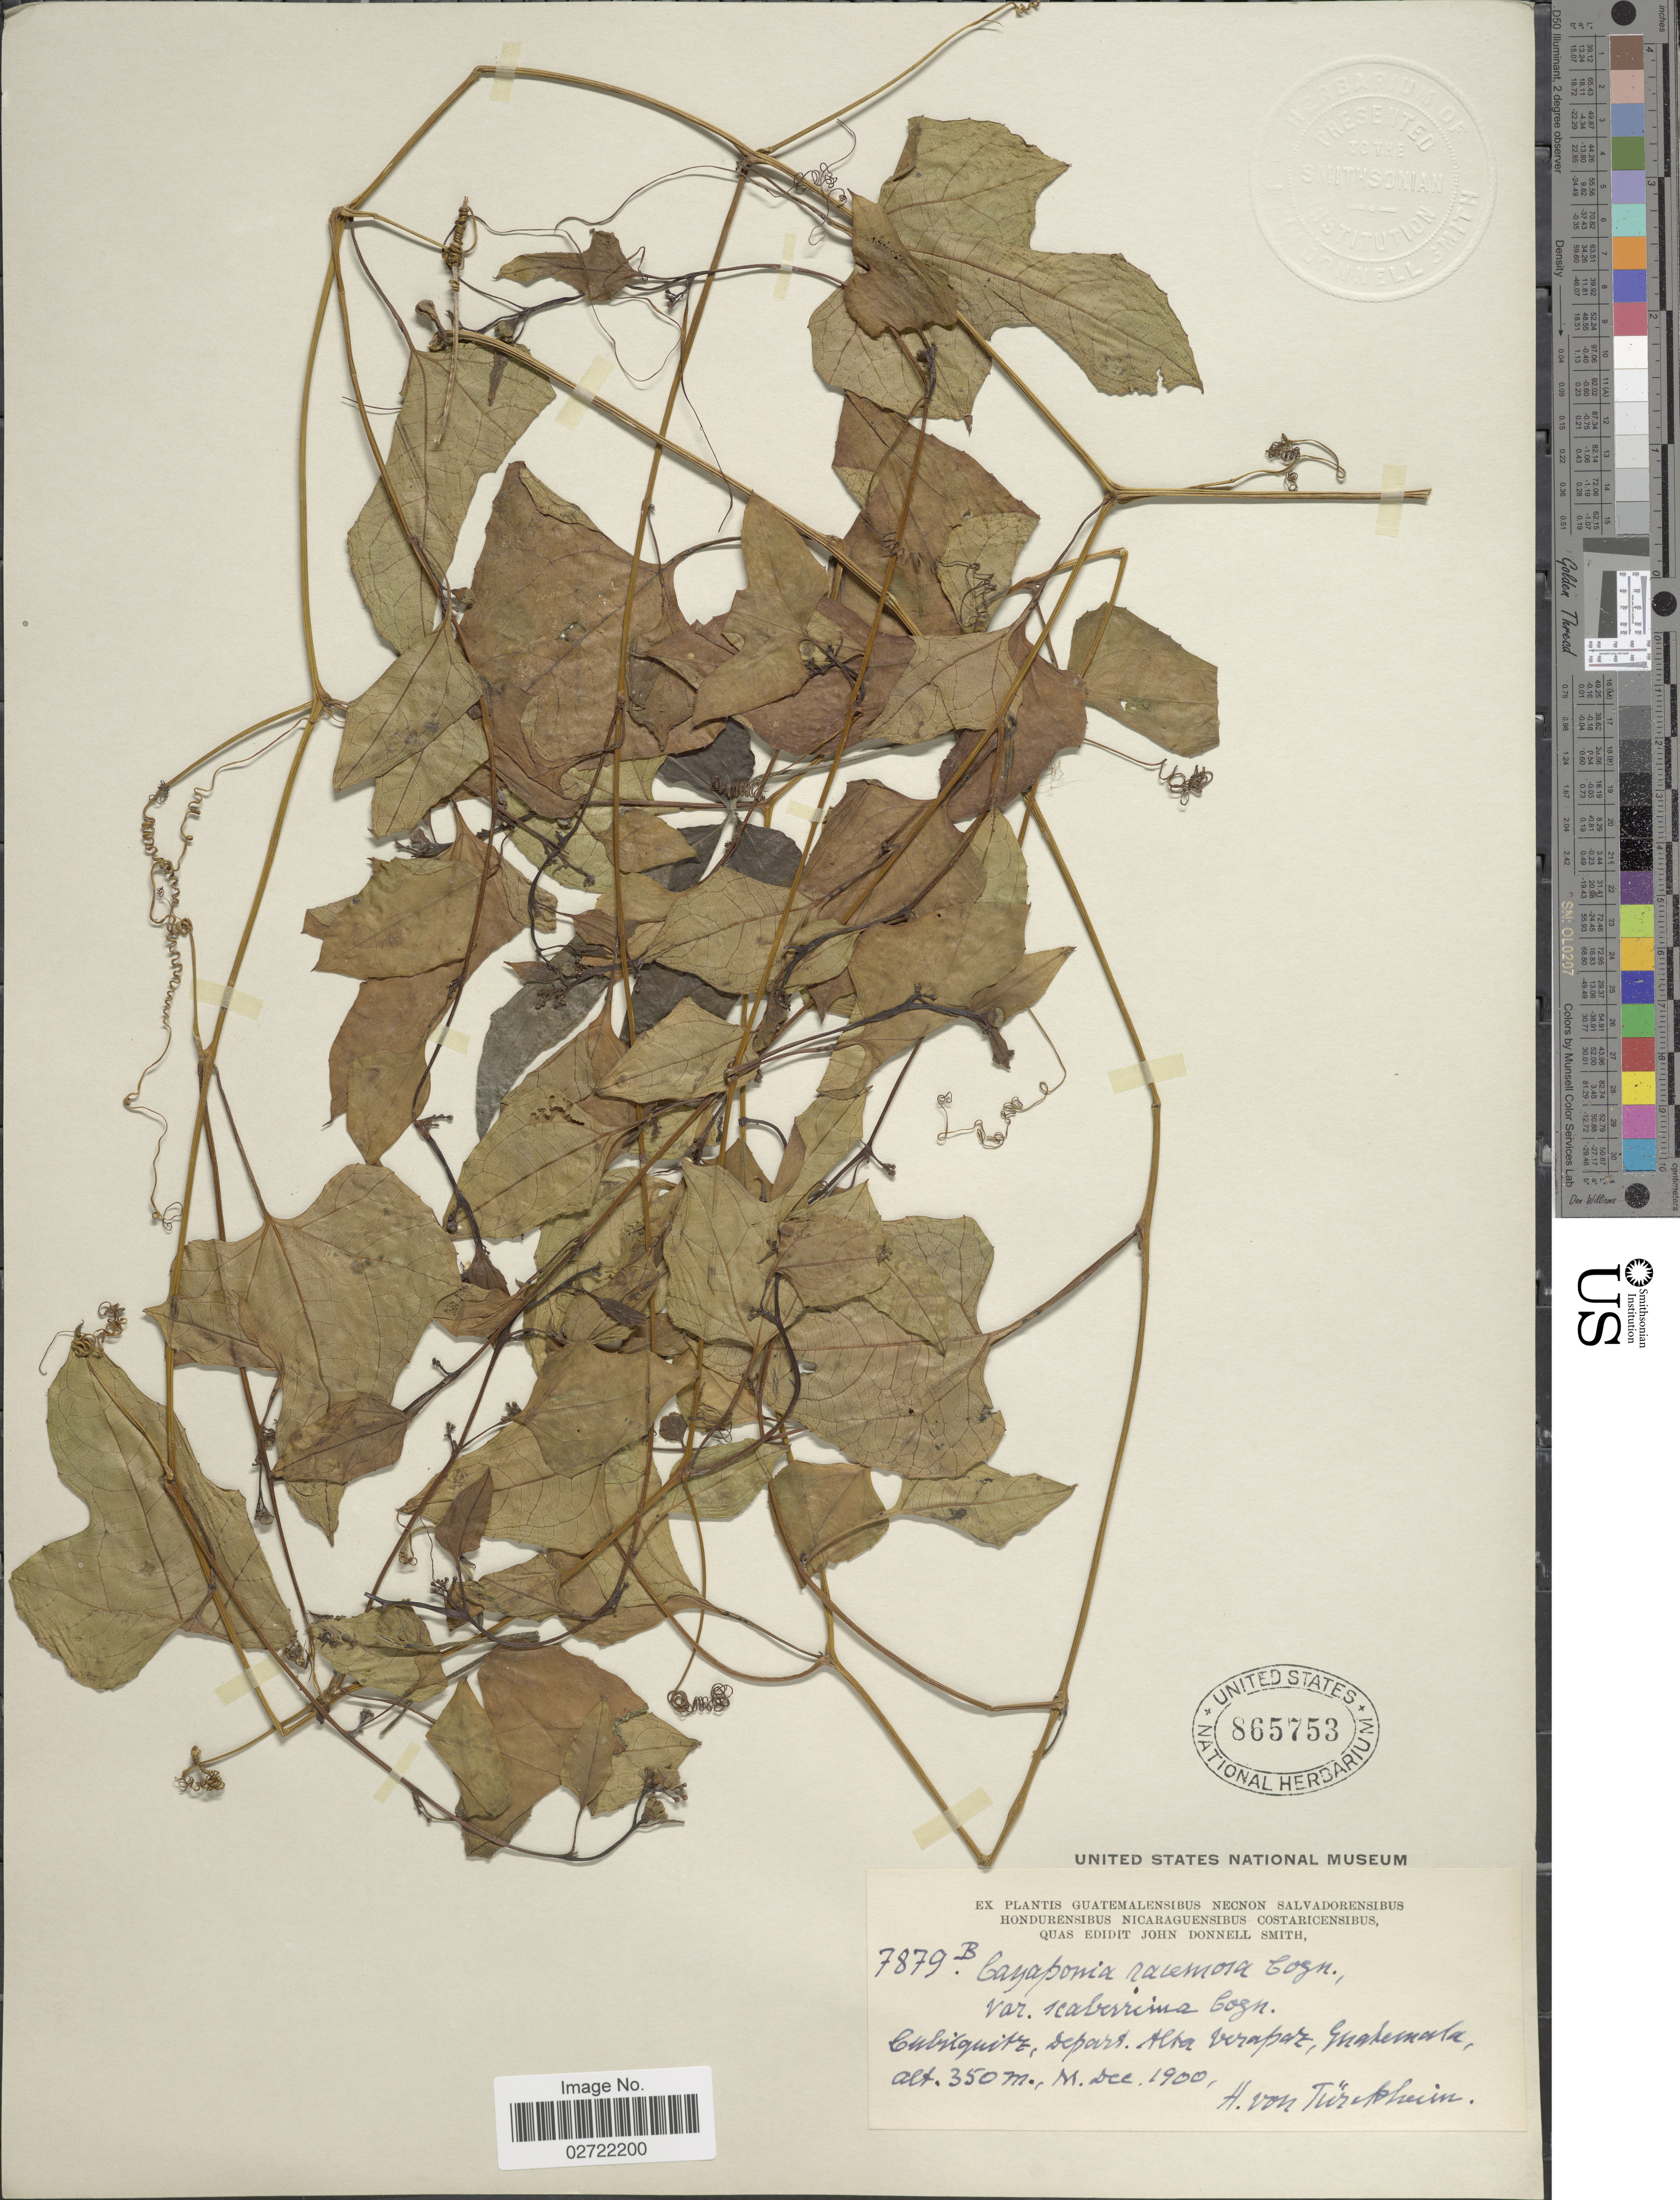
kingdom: Plantae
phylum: Tracheophyta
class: Magnoliopsida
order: Cucurbitales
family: Cucurbitaceae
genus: Cayaponia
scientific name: Cayaponia racemosa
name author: (Mill.) Cogn.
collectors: H. von Türckheim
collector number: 7879B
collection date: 1900-12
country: Guatemala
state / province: Alta Verapaz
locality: Cubilquitz, Depart. Alta Verapaz.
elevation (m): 350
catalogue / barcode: US 865753